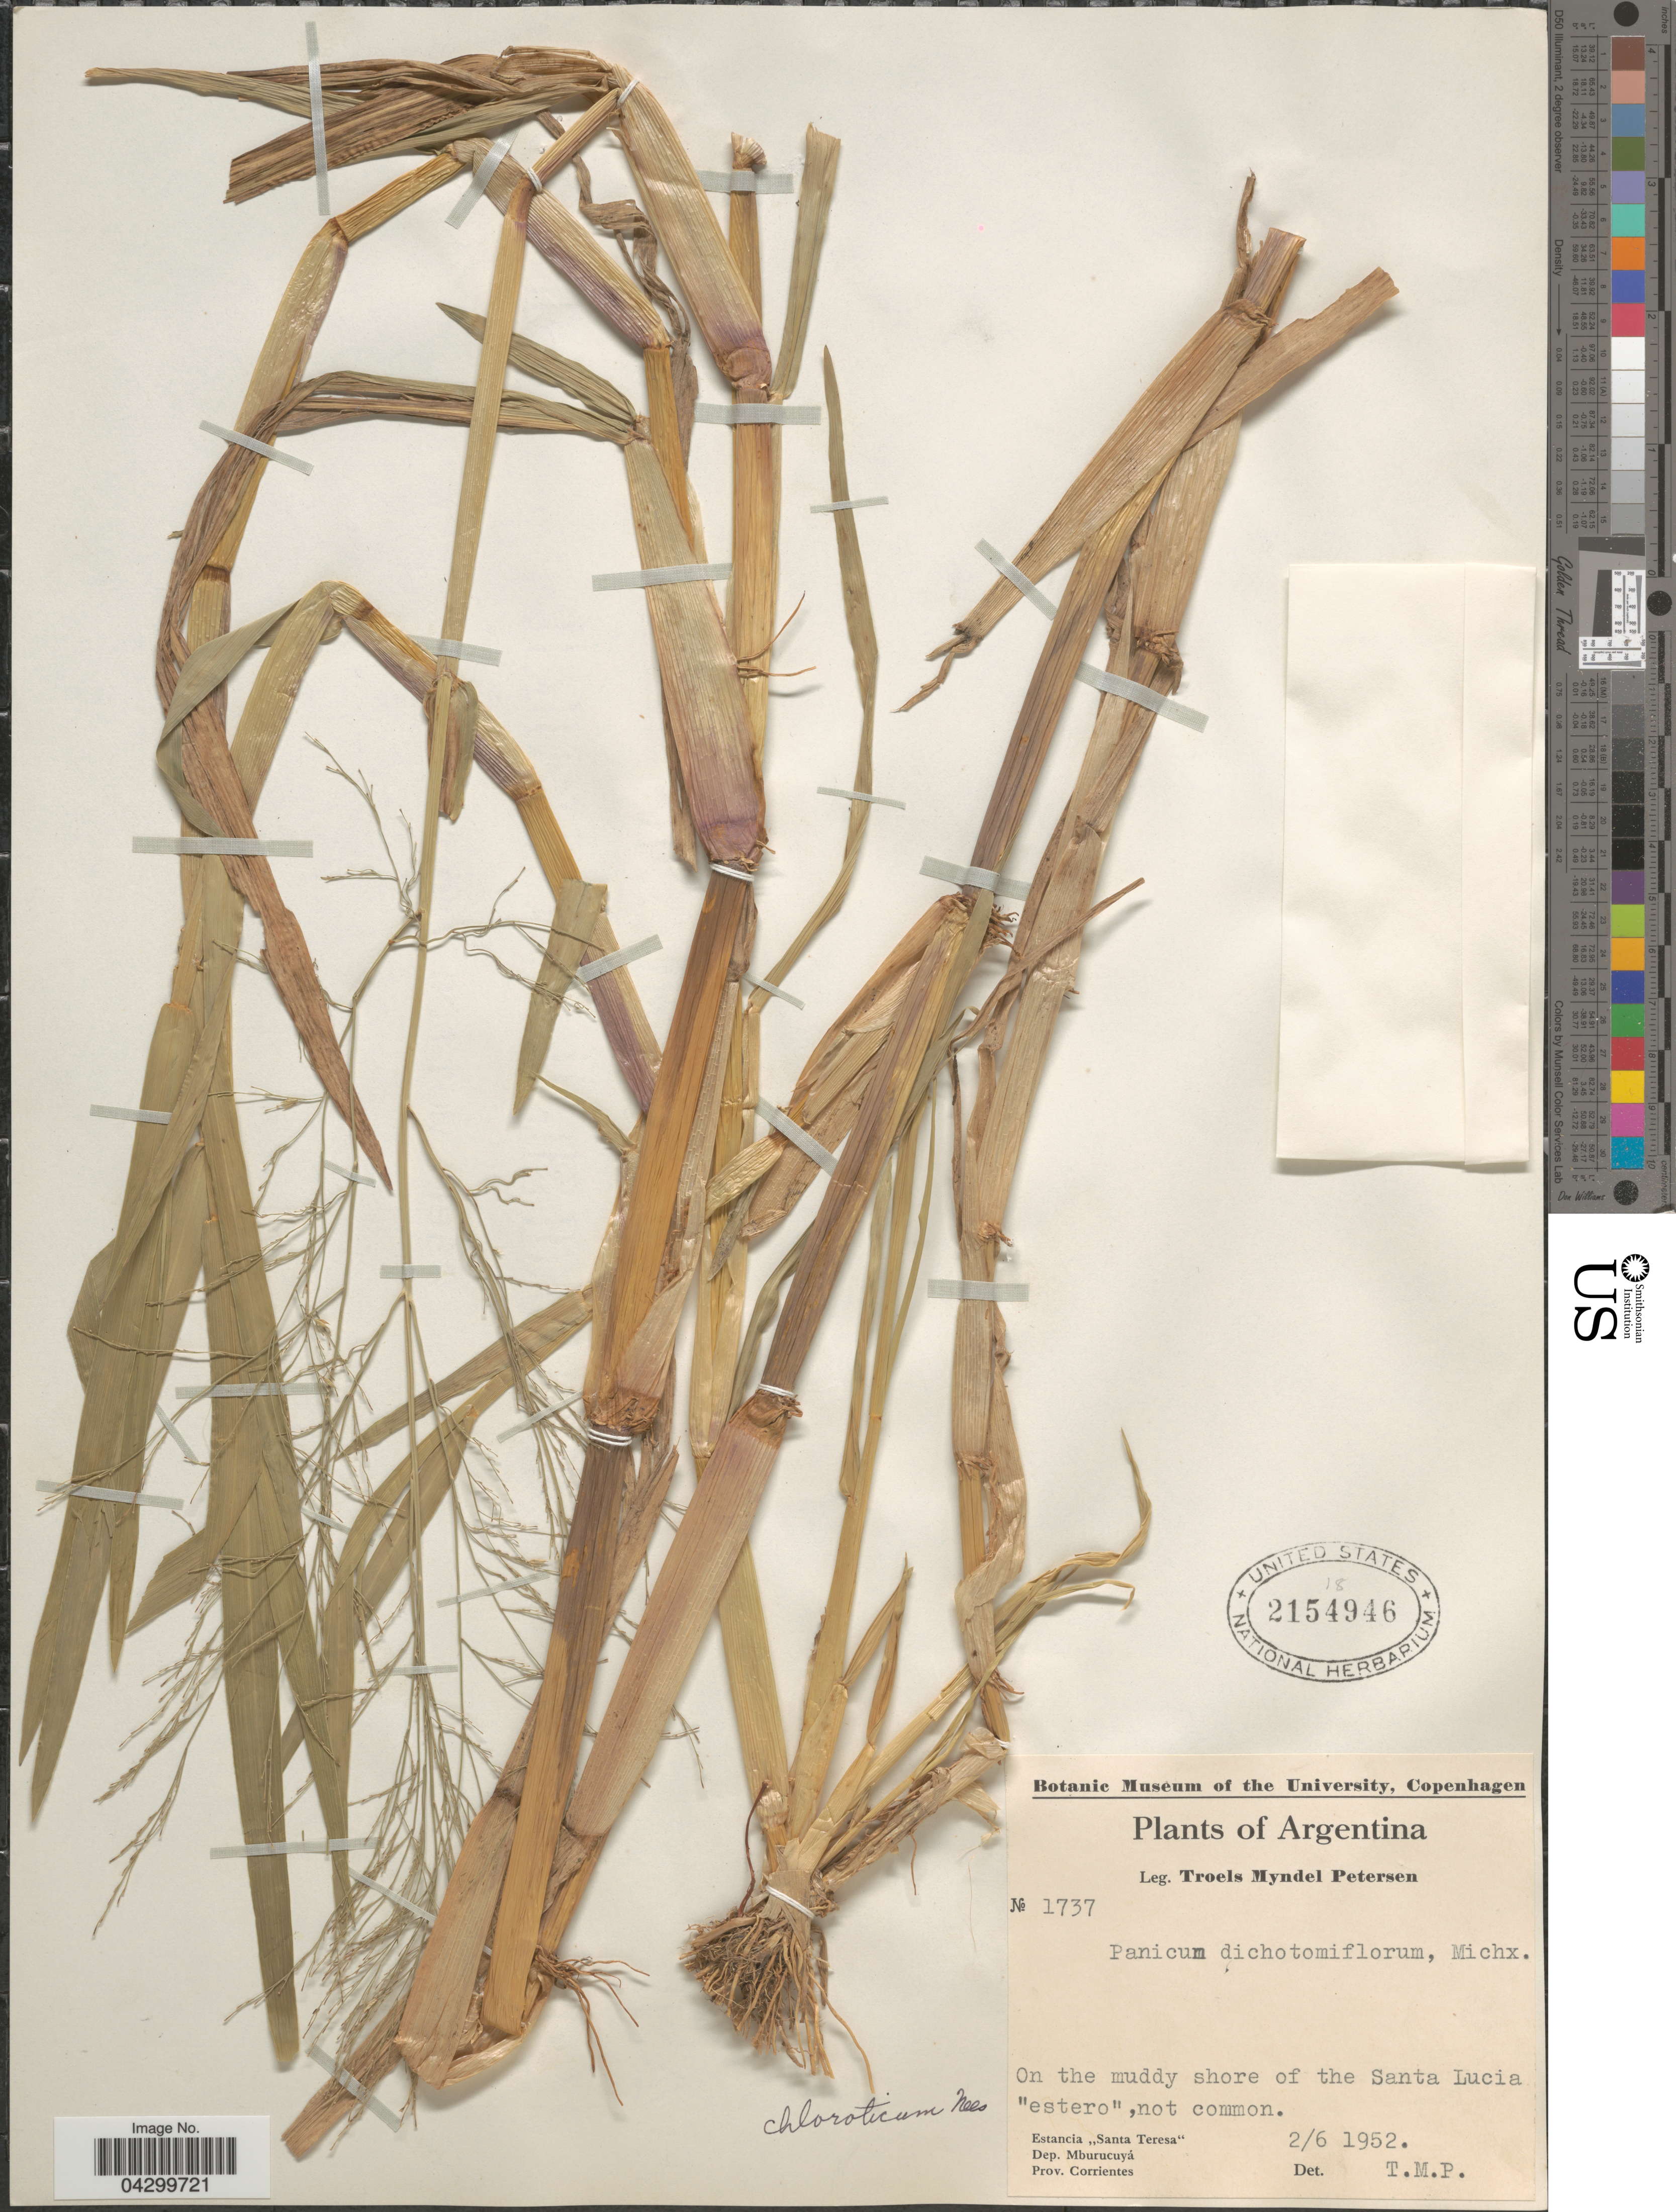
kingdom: Plantae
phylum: Tracheophyta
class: Liliopsida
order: Poales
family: Poaceae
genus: Panicum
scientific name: Panicum dichotomiflorum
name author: Michx.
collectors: T. M. Petersen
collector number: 1737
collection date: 1952-06-02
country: Argentina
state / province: Corrientes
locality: On the muddy shore of the Santa Lucia "estero". Estancia "Santa Teresa". Dep. Mburucuyá.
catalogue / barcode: US 2154946